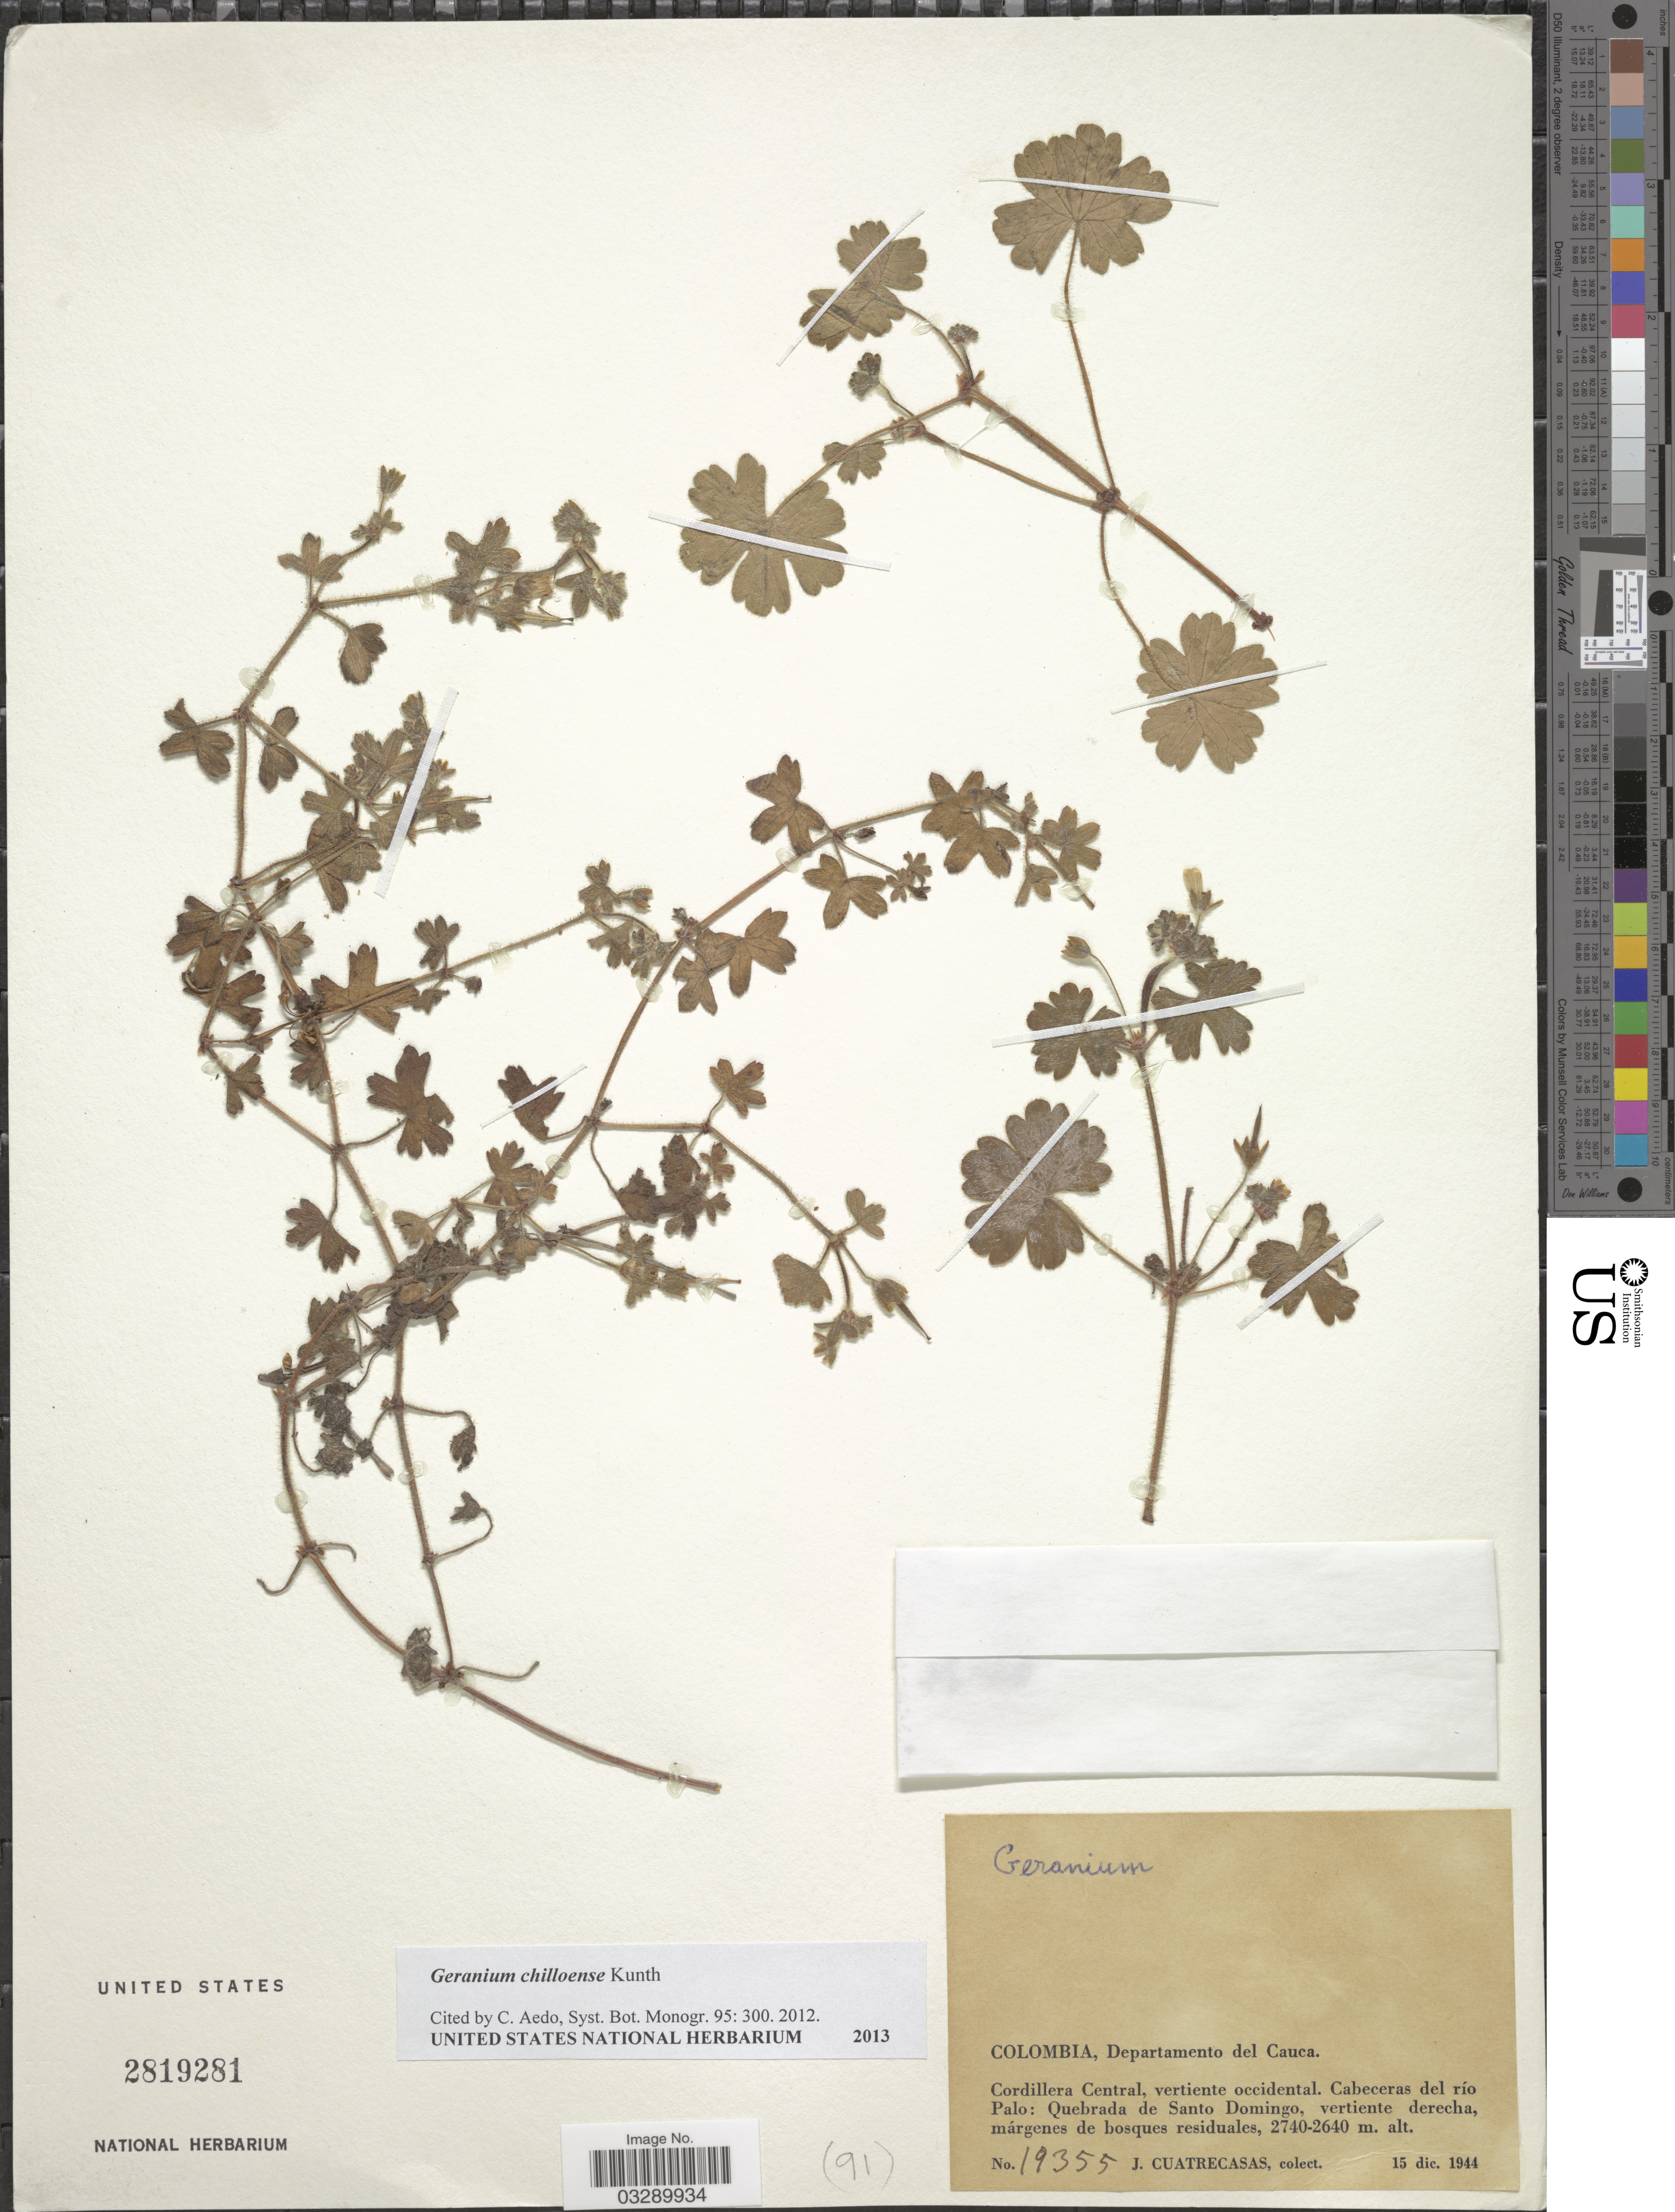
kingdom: Plantae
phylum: Tracheophyta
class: Magnoliopsida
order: Geraniales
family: Geraniaceae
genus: Geranium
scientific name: Geranium chilloense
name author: Kunth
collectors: J. Cuatrecasas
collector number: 19355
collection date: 1944-12-15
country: Colombia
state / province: Cauca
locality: Departamento del Cauca. Cordillera Central, vertiente occidental. Cabeceres del río Palo: Quebrada de Santo Domingo, vertiente derecha.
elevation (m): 2640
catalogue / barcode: US 2819281